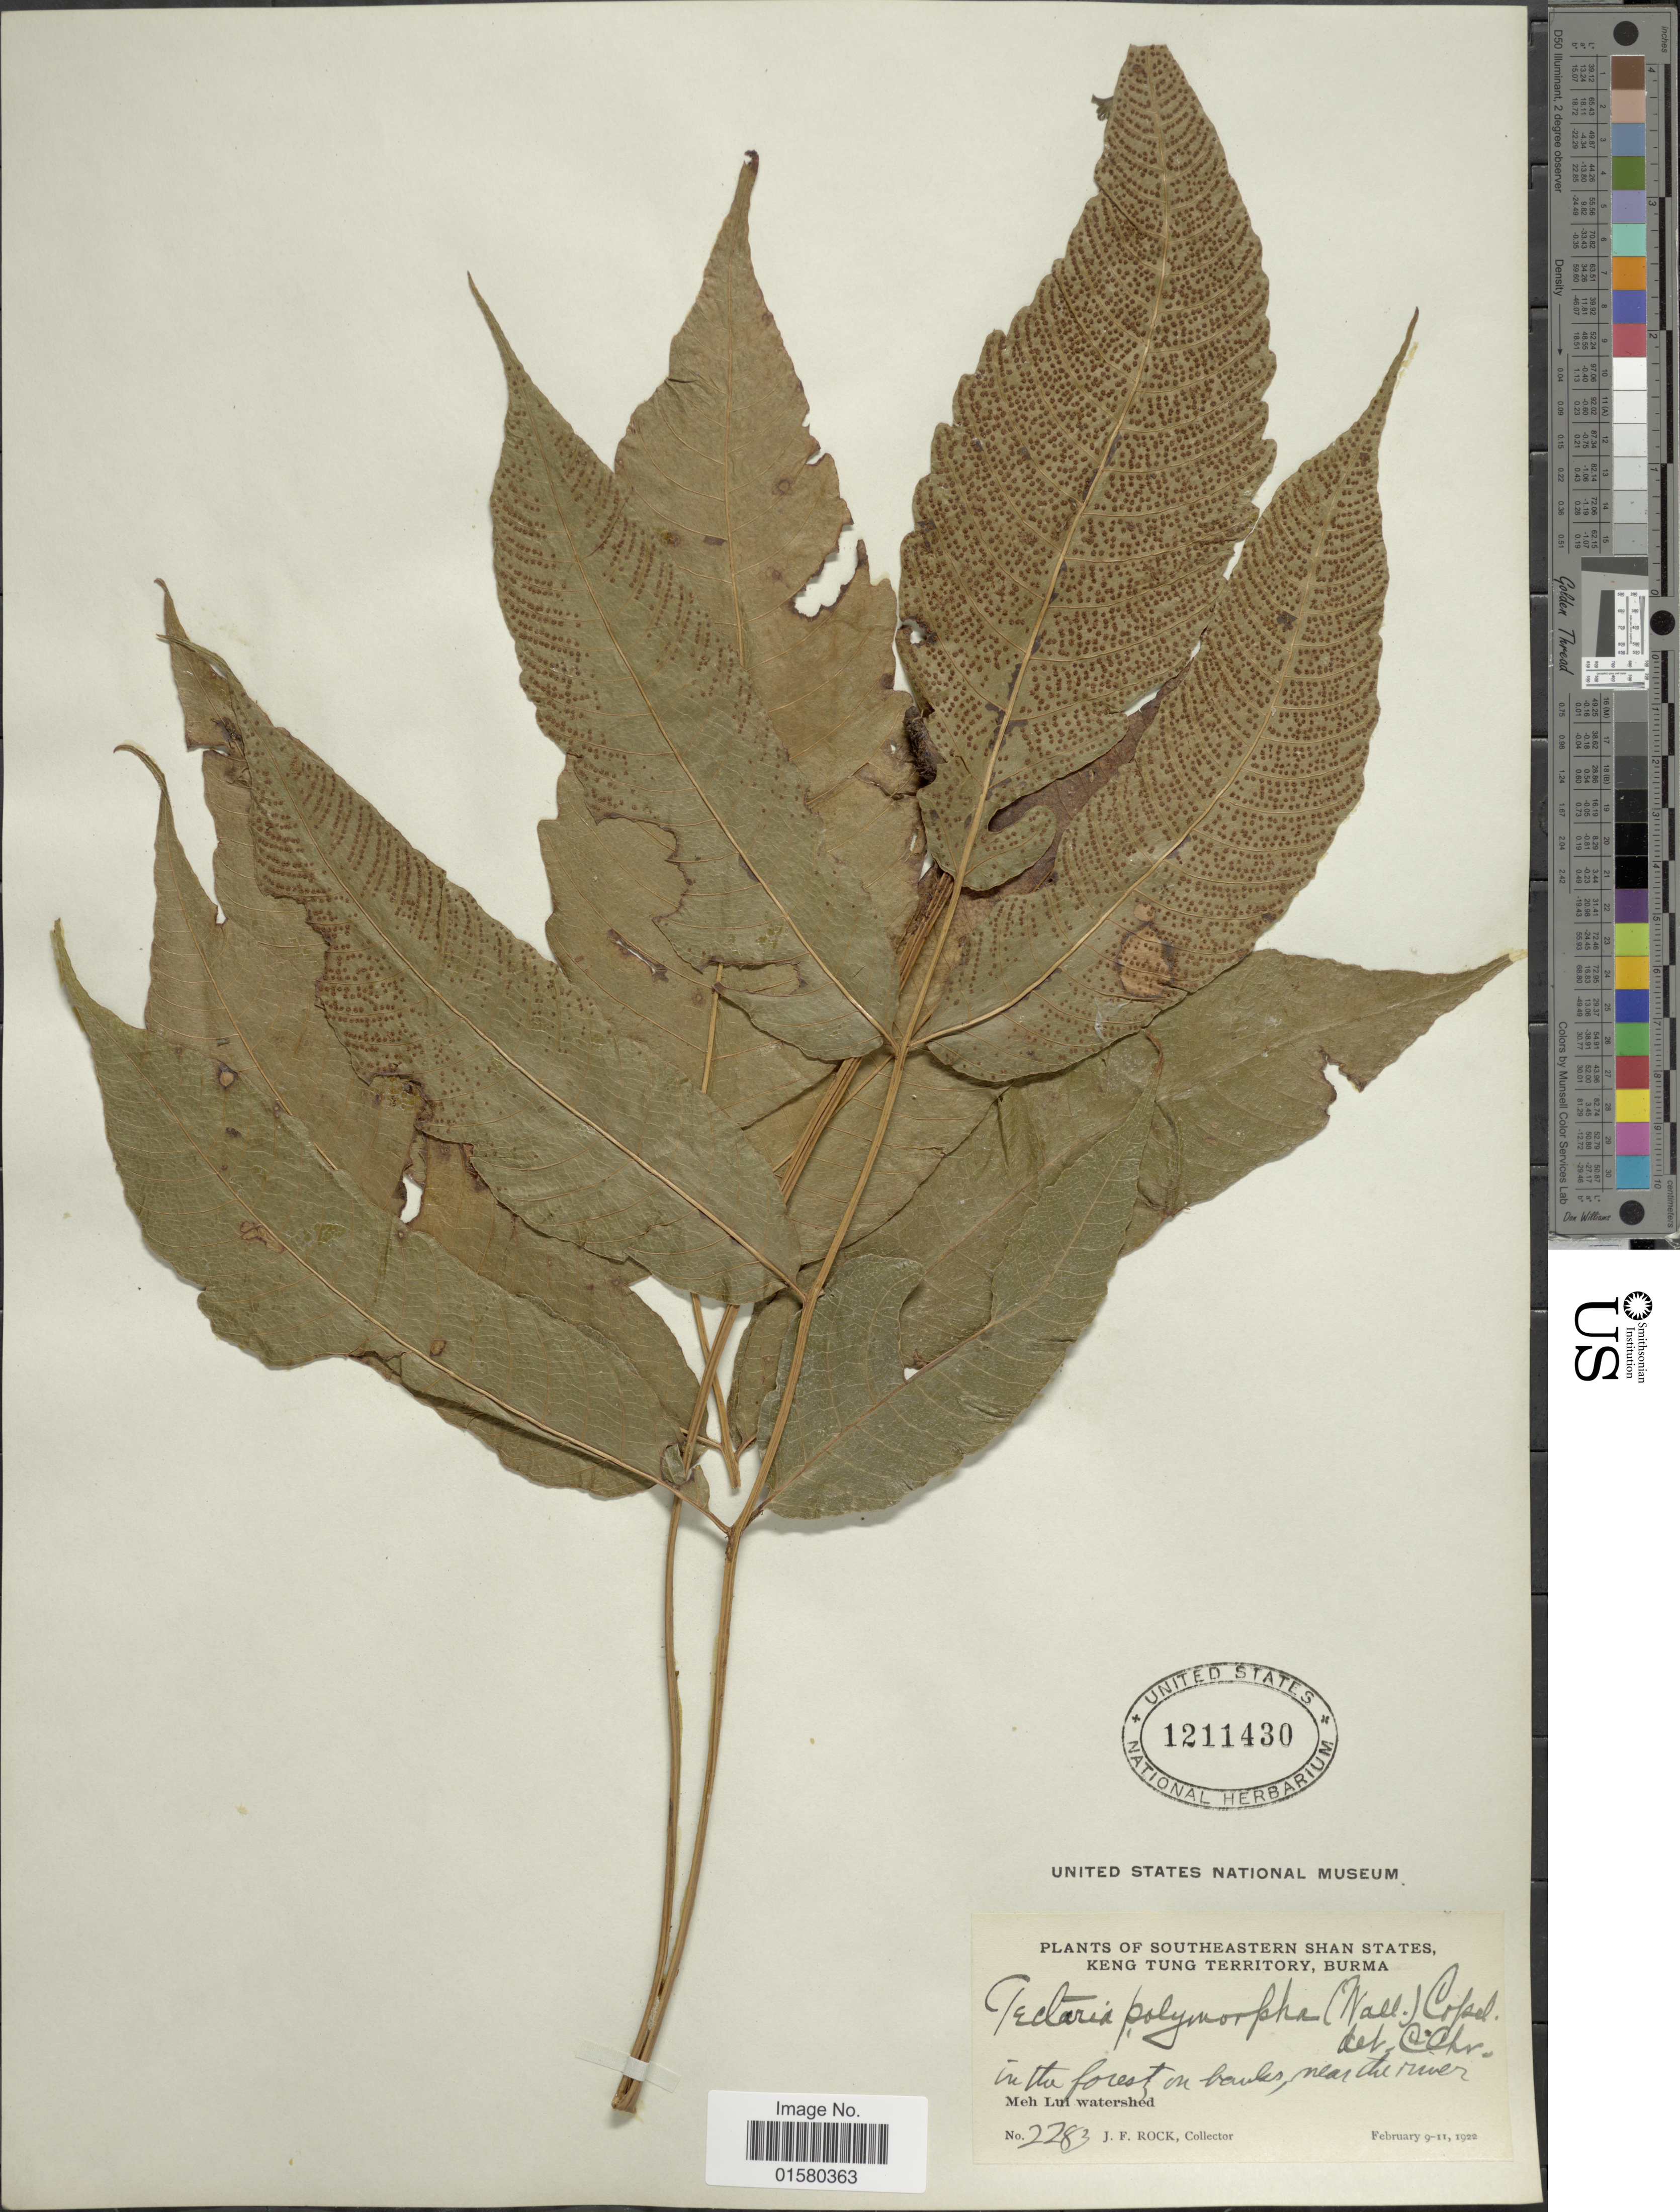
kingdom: Plantae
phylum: Tracheophyta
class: Polypodiopsida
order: Polypodiales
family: Tectariaceae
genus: Tectaria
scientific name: Tectaria polymorpha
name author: (Wall. ex Hook.) Copel.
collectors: J. Rock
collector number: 2283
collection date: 1922-02-09/1922-02-11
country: Myanmar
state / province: Shan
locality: Southeastern Shan States, Keng Tung Territory, Burma, Meh Lui watershed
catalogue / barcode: US 1211430